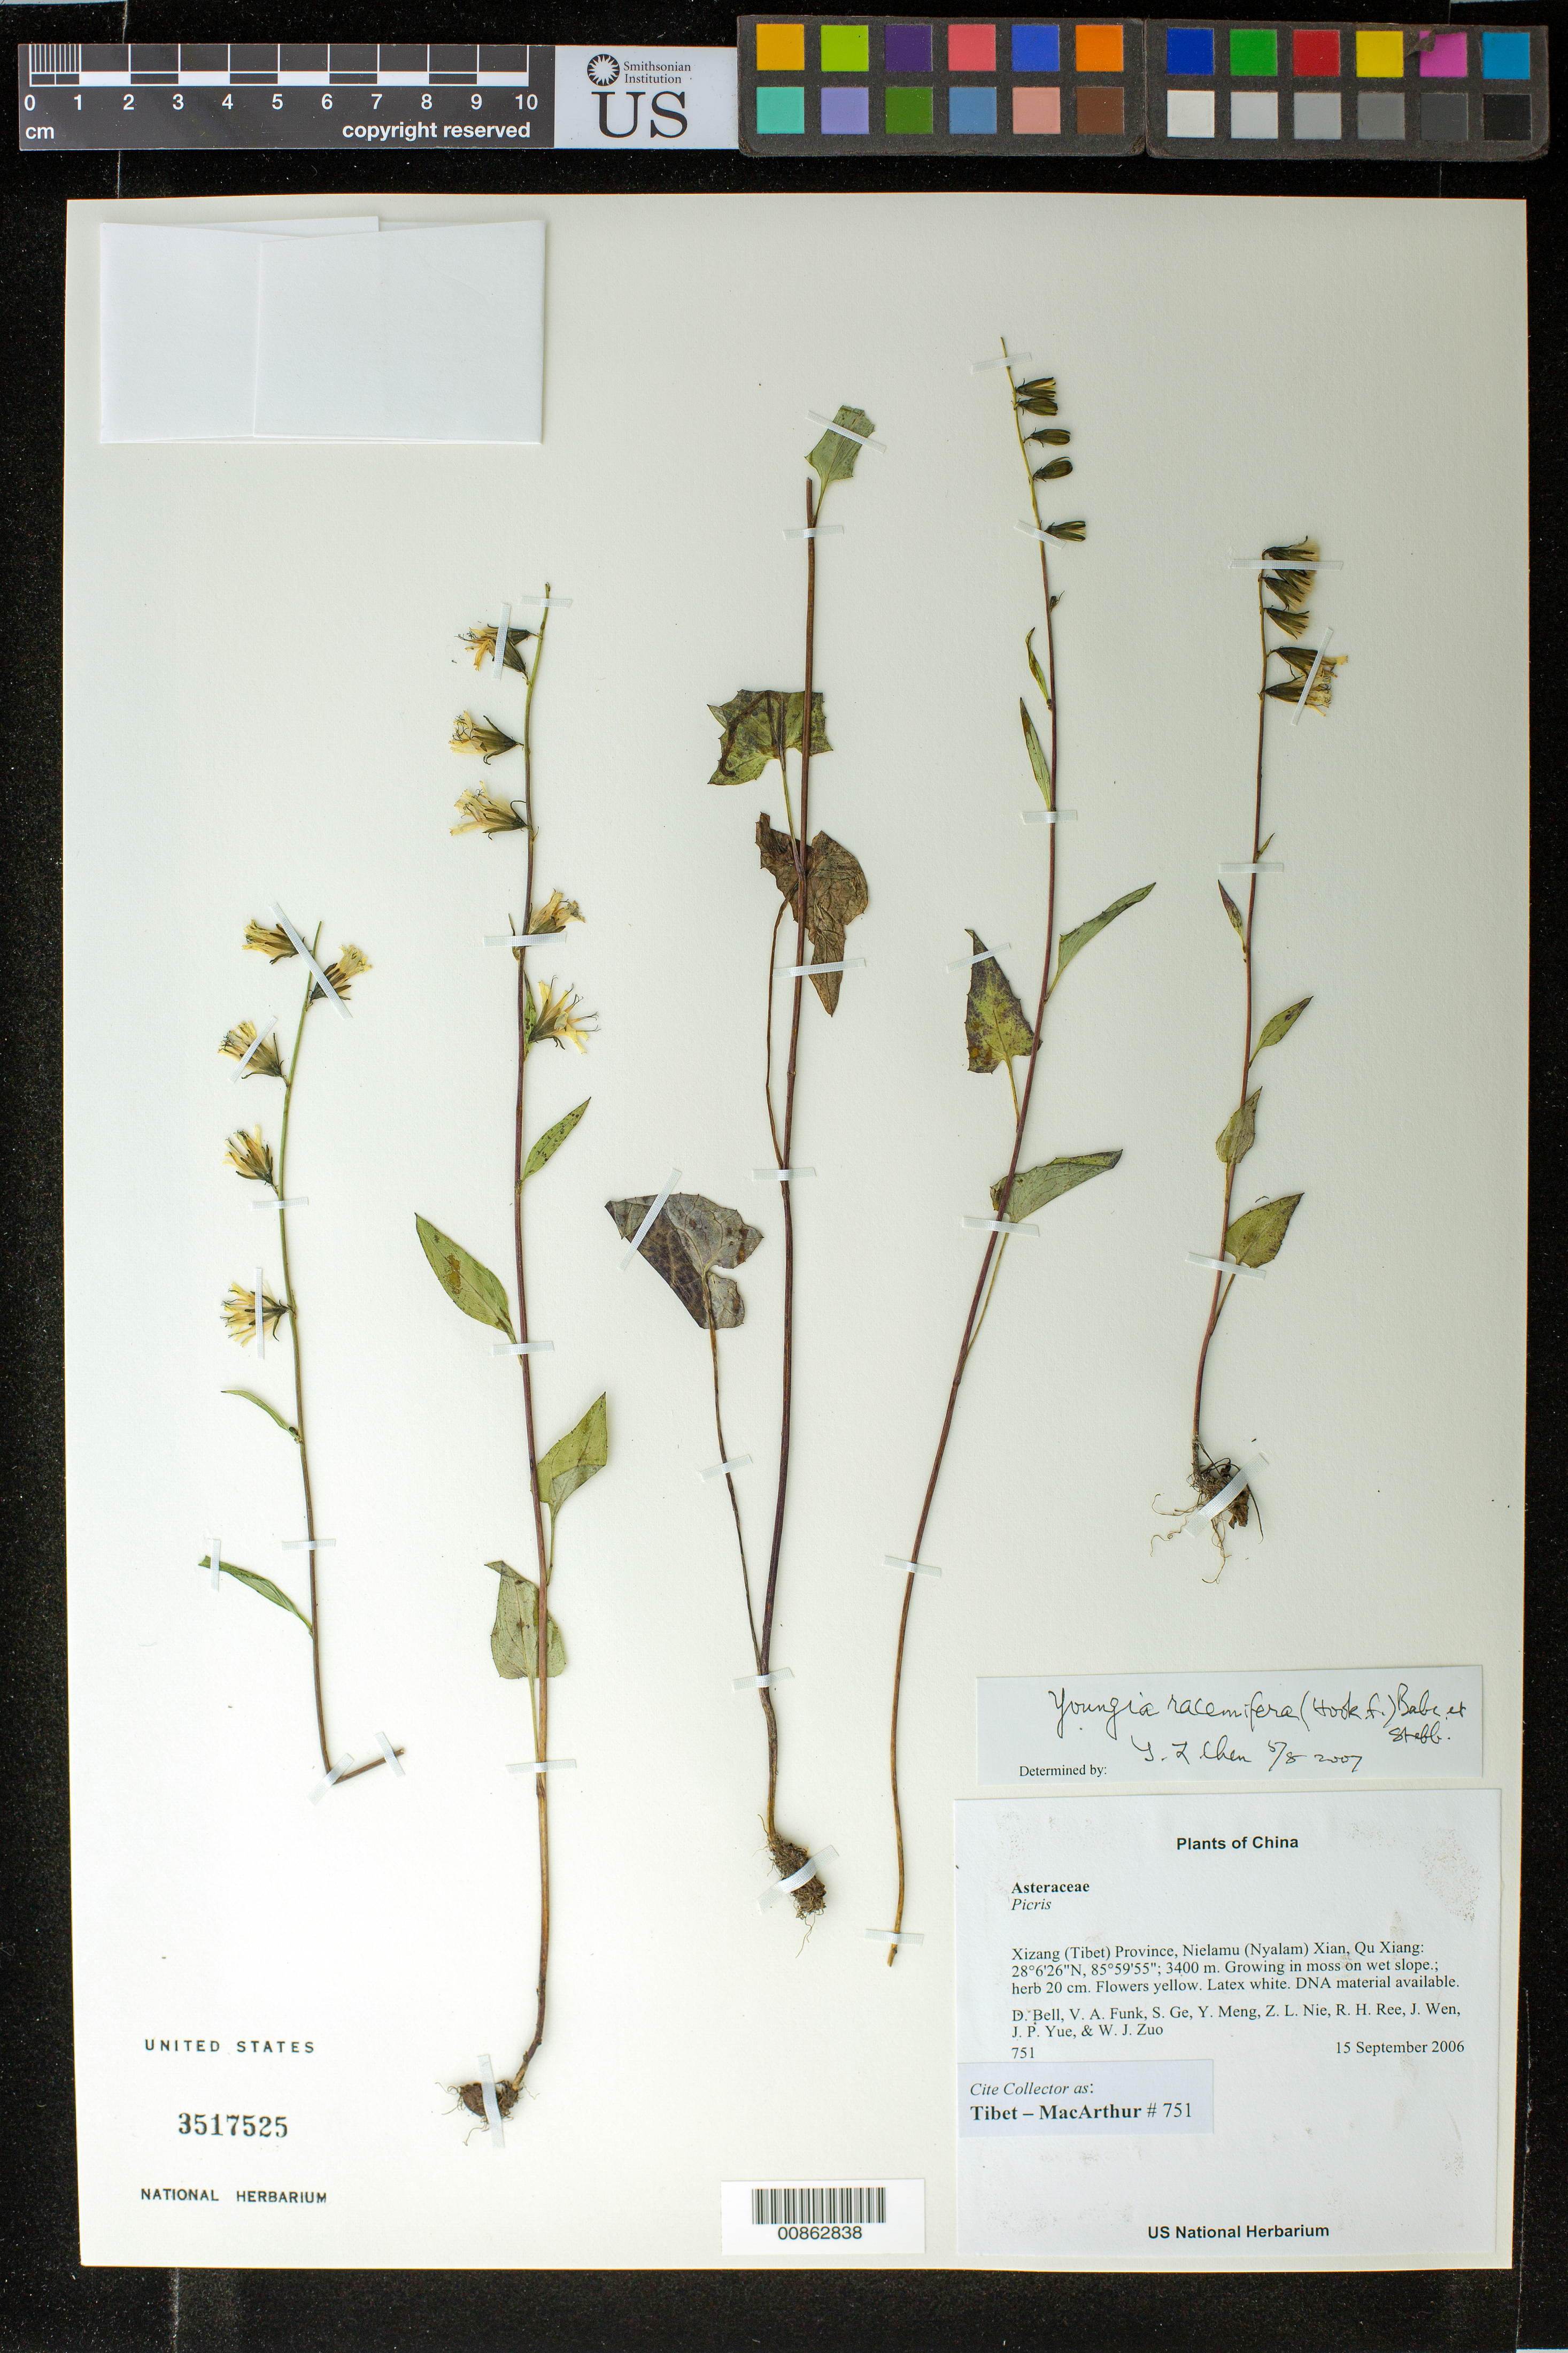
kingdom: Plantae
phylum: Tracheophyta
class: Magnoliopsida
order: Asterales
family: Asteraceae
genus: Youngia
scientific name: Youngia racemifera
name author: (Hook. f.) Babc. & Stebbins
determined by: Yilin Chen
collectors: Tibet-MacArthur, D. A. Bell, V. Funk, S. Ge, Y. Meng, Z. Nie, R. Ree, J. Wen, J. Yue & W. Zuo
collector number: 751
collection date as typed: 15 Sep 2006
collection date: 2006-09-15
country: China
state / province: Xizang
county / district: Nielamu (Nyalam) Xian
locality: Qu Xiang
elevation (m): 3400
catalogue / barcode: US 3517525